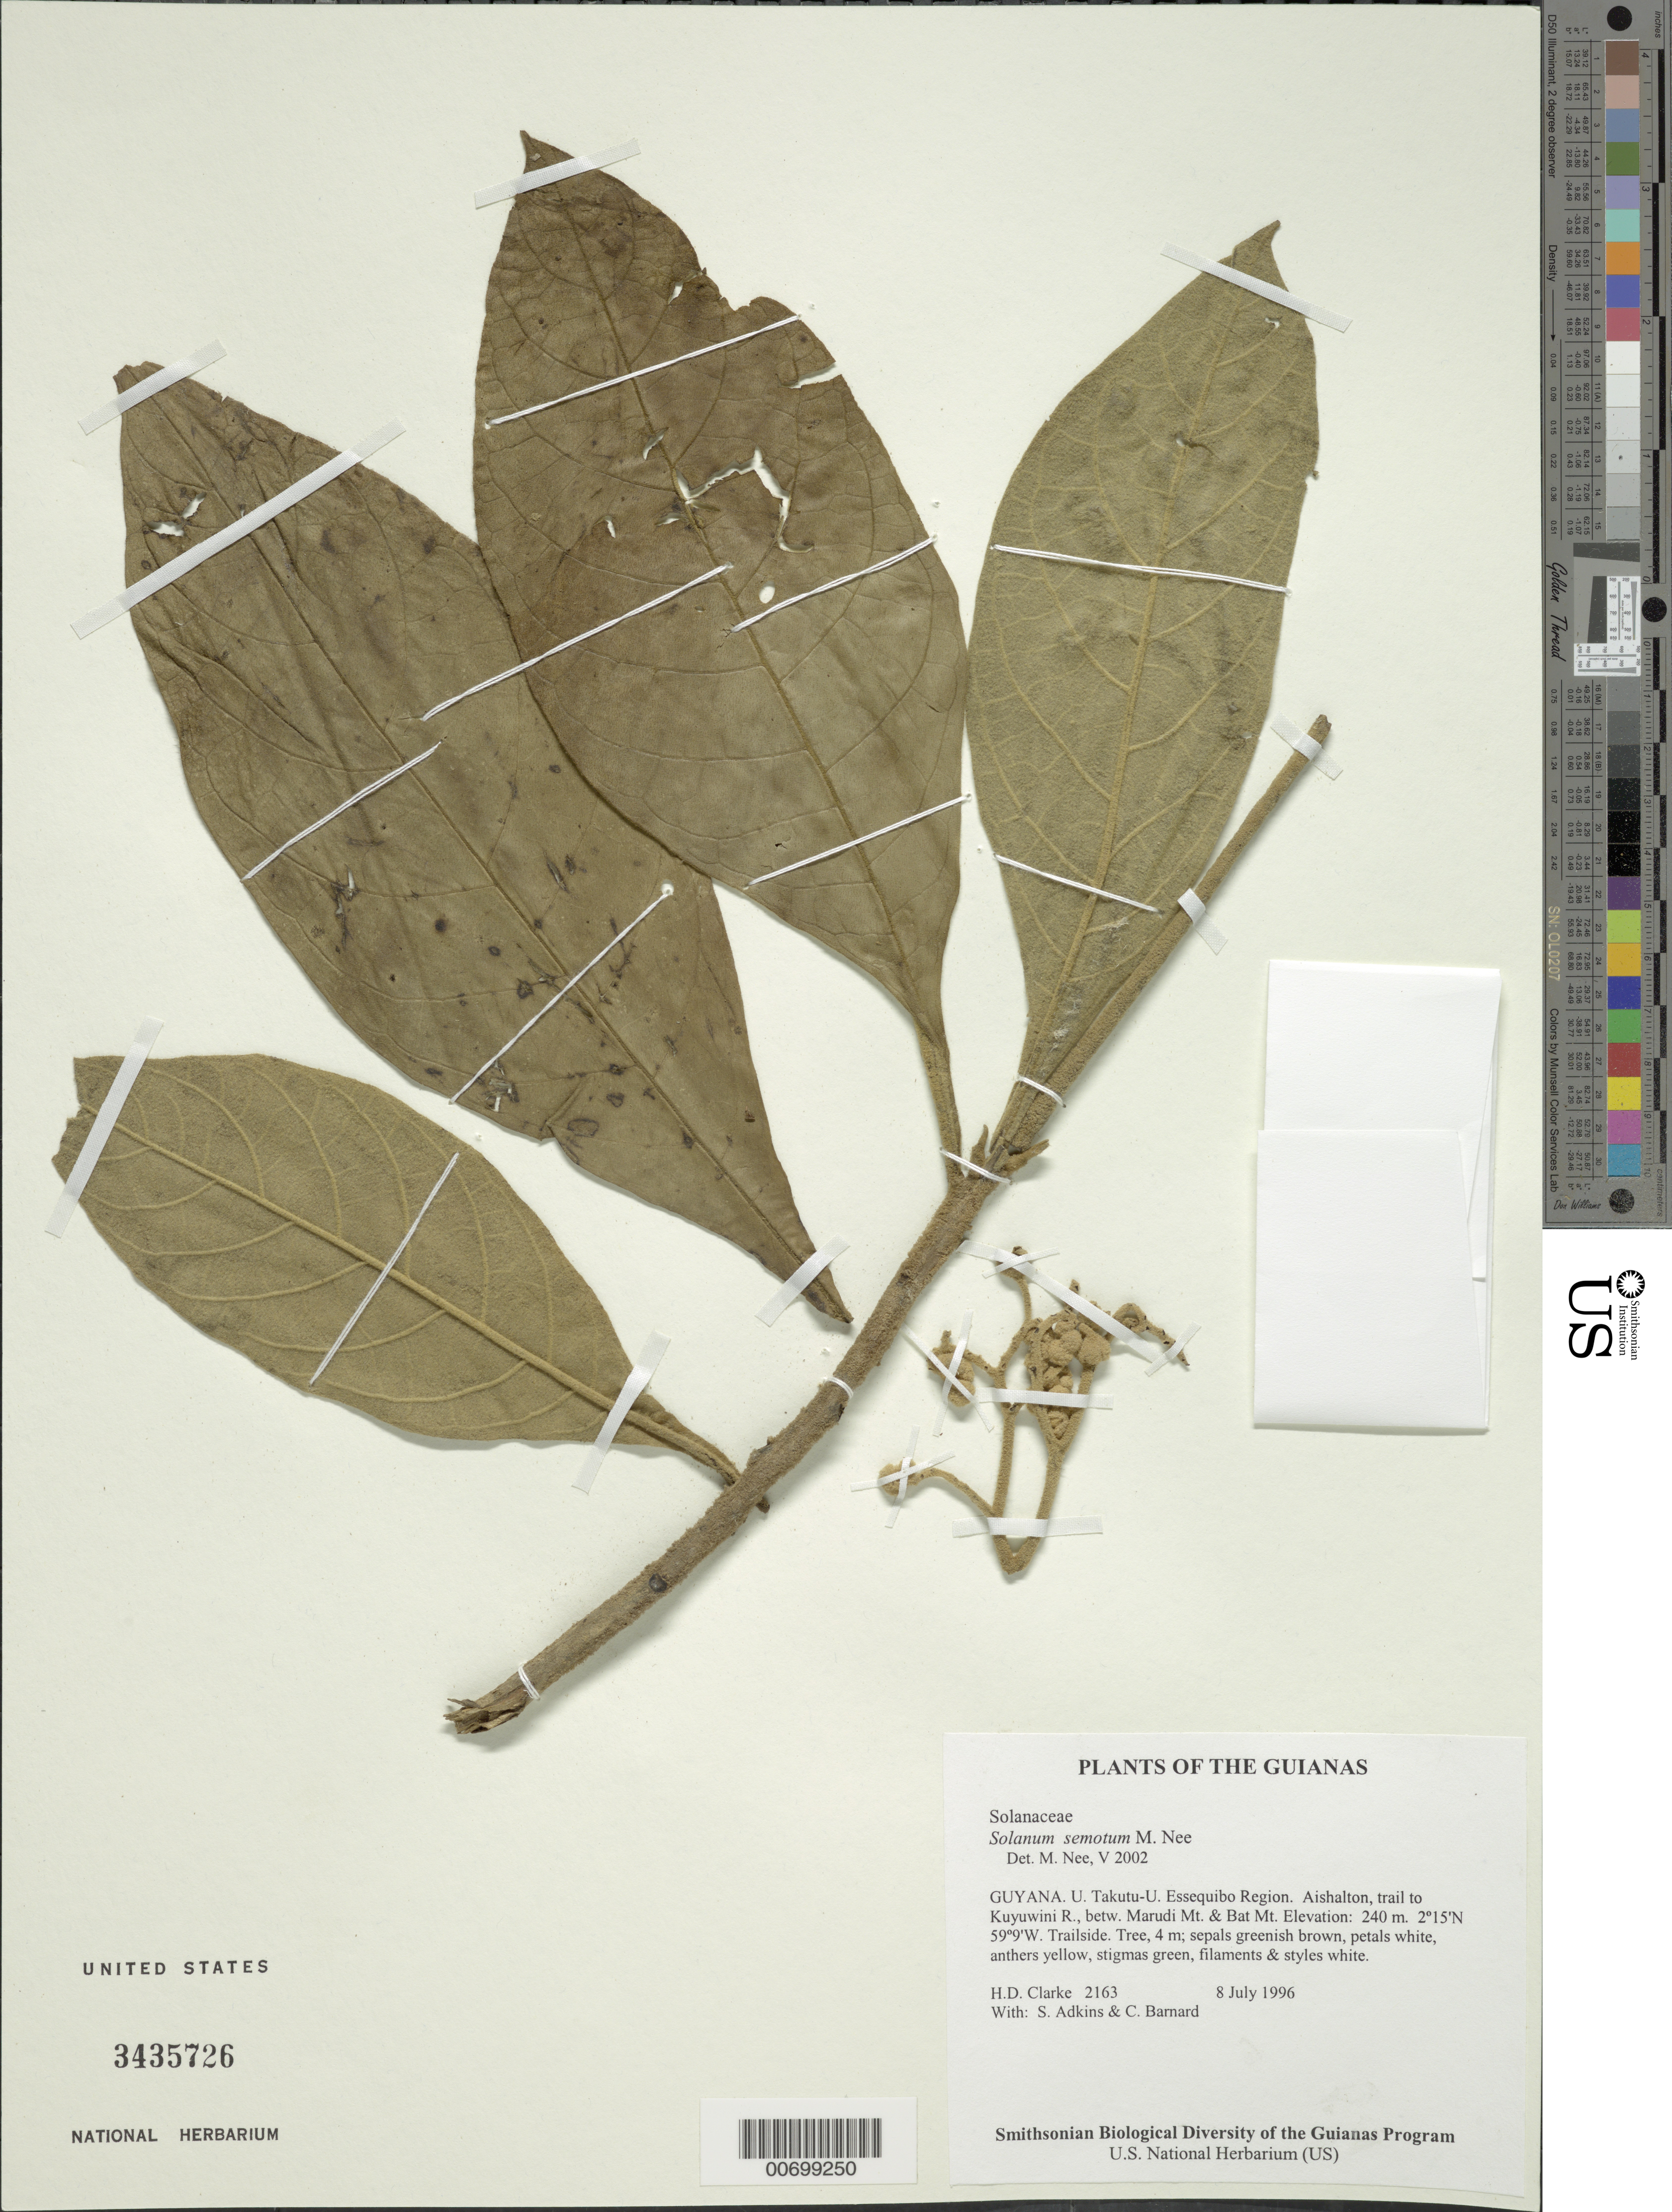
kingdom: Plantae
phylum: Tracheophyta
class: Magnoliopsida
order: Solanales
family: Solanaceae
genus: Solanum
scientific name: Solanum semotum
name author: M. Nee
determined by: Nee, Michael H.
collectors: H. D. Clarke, S. Adkins & C. Barnard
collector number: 2163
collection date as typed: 7 Jul 1996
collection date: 1996-07-07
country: Guyana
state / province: U. Takutu-U. Essequibo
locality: Aishalton, trail to Kuyuwini R., betw. Marudi Mt. & Bat Mt.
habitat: Trailside.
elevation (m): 240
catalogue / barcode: US 3435726